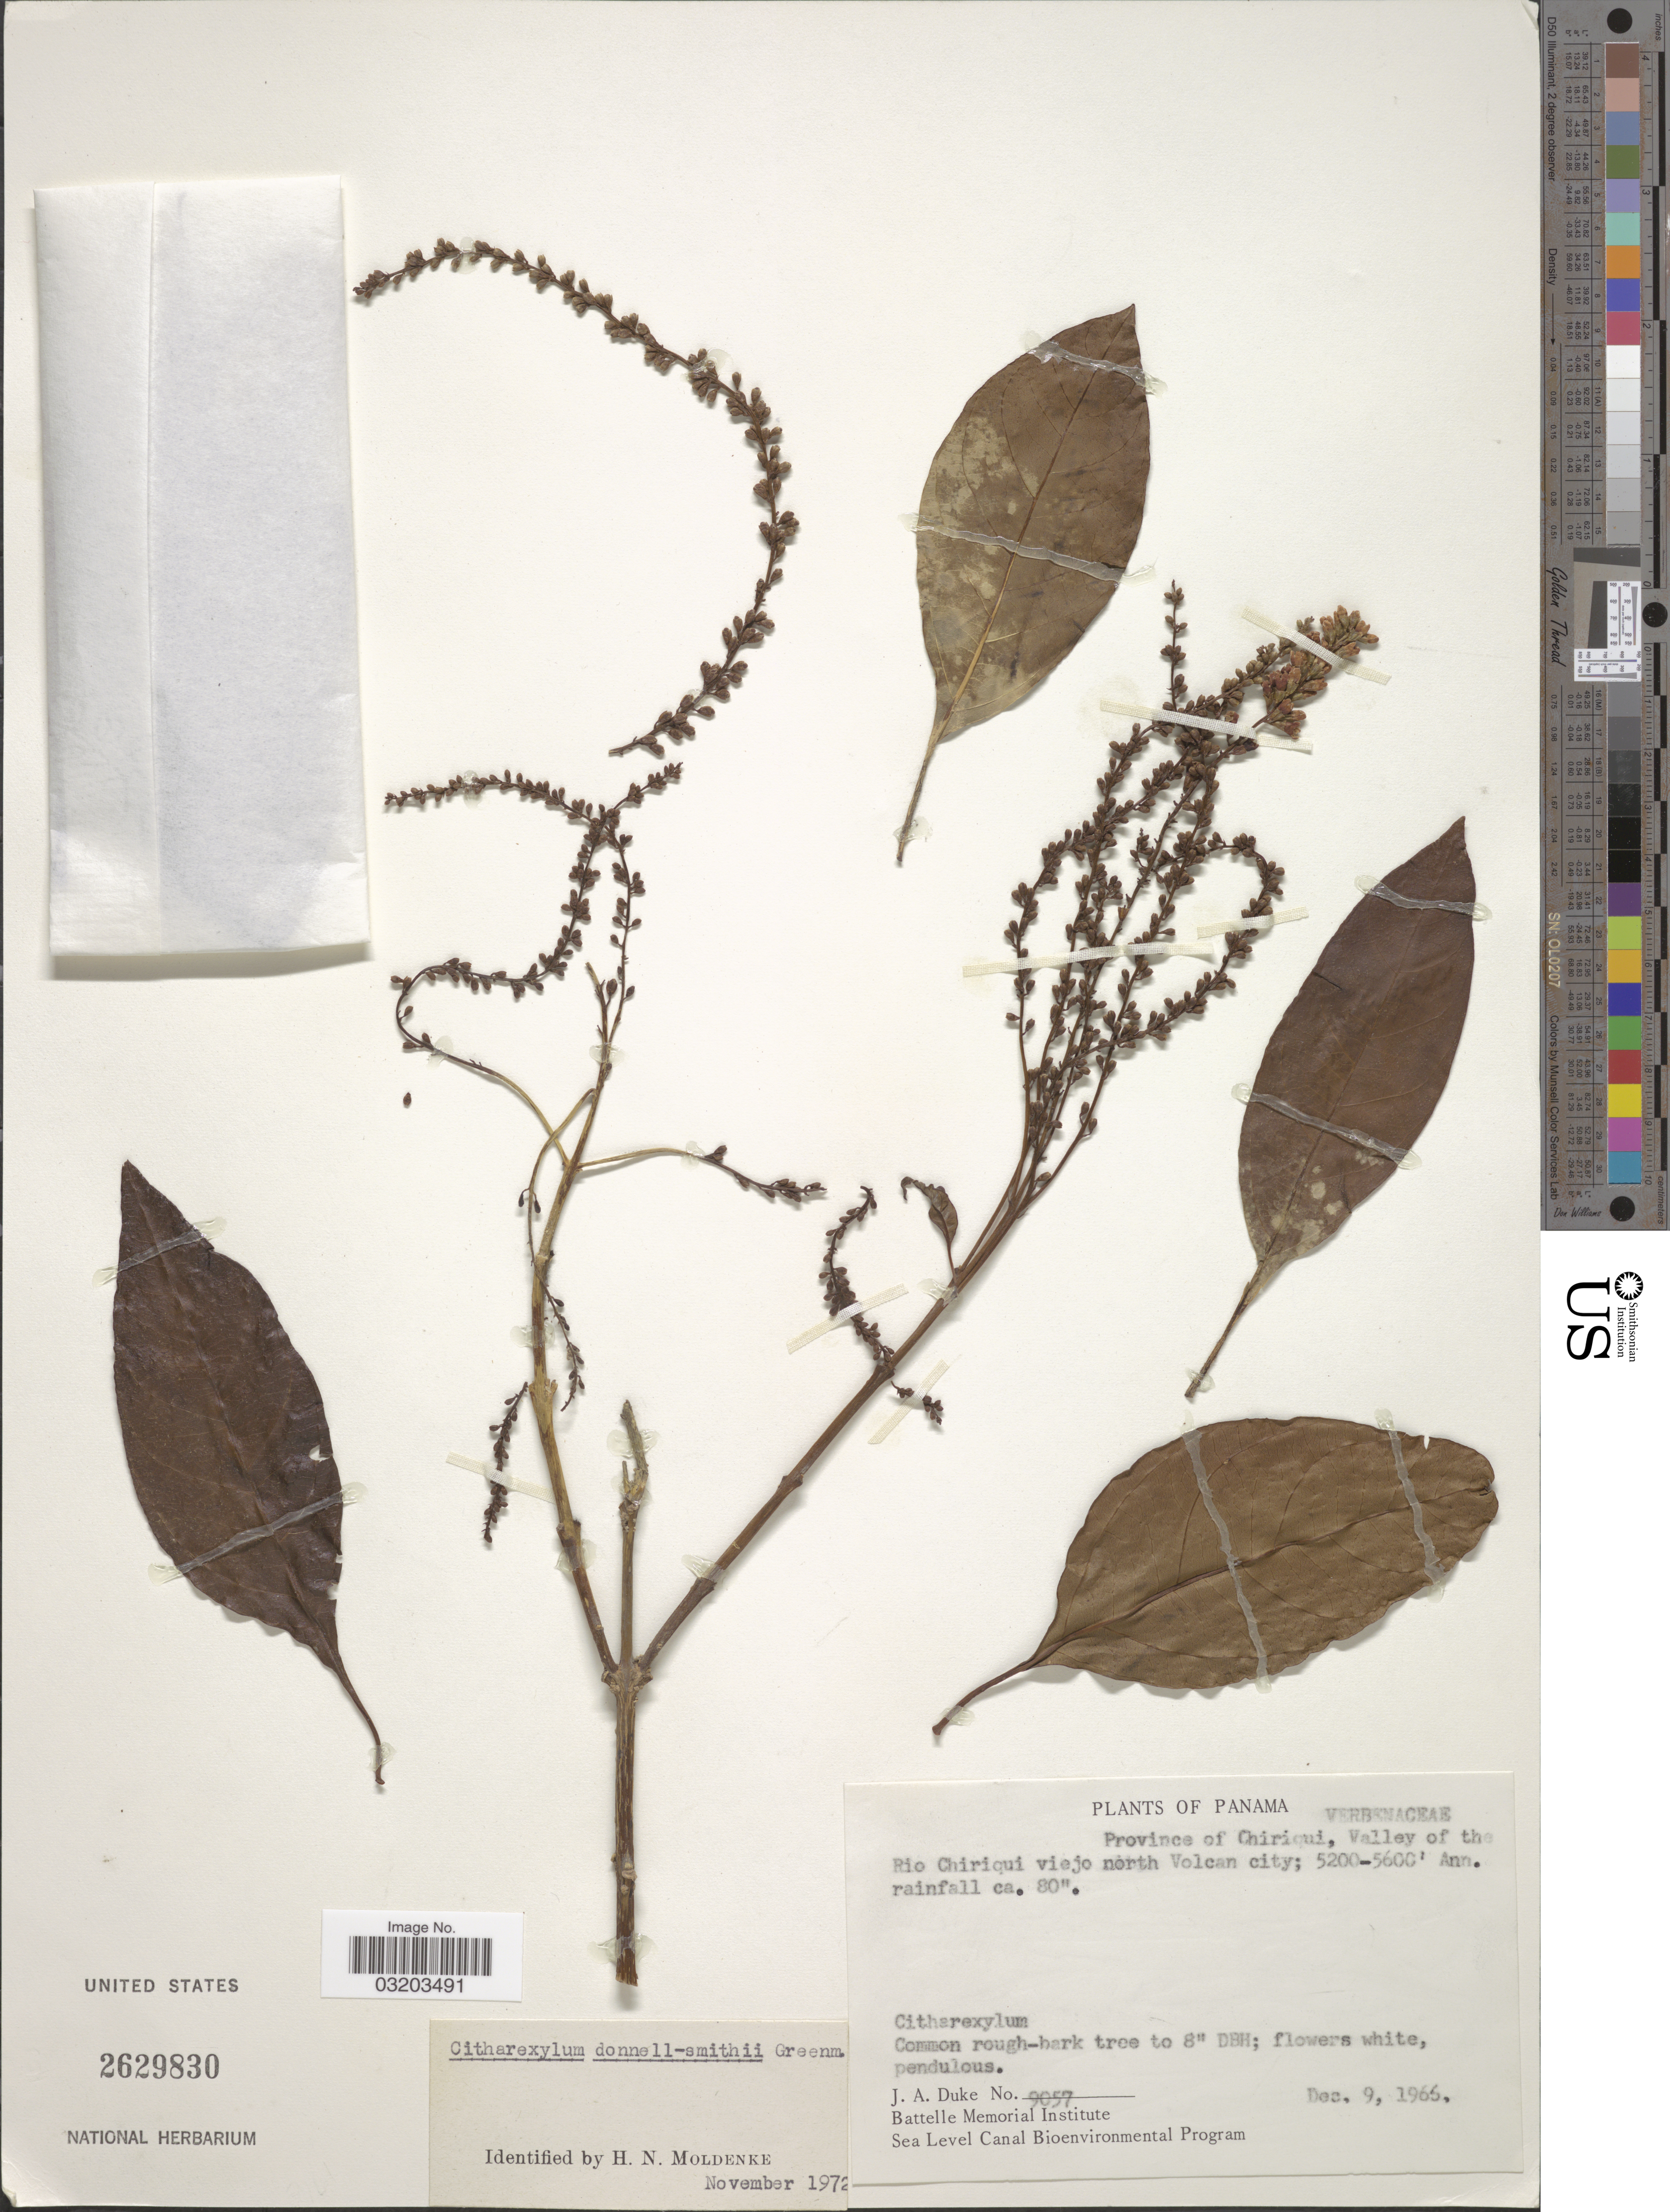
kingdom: Plantae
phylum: Tracheophyta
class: Magnoliopsida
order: Lamiales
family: Verbenaceae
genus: Citharexylum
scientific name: Citharexylum donnell-smithii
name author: Greenm.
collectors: J. A. Duke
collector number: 9057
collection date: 1966-12-09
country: Panama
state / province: Chiriqui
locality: Valley of the Rio Chiriqui viejo north Volcan City.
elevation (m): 1585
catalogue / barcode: US 2629830